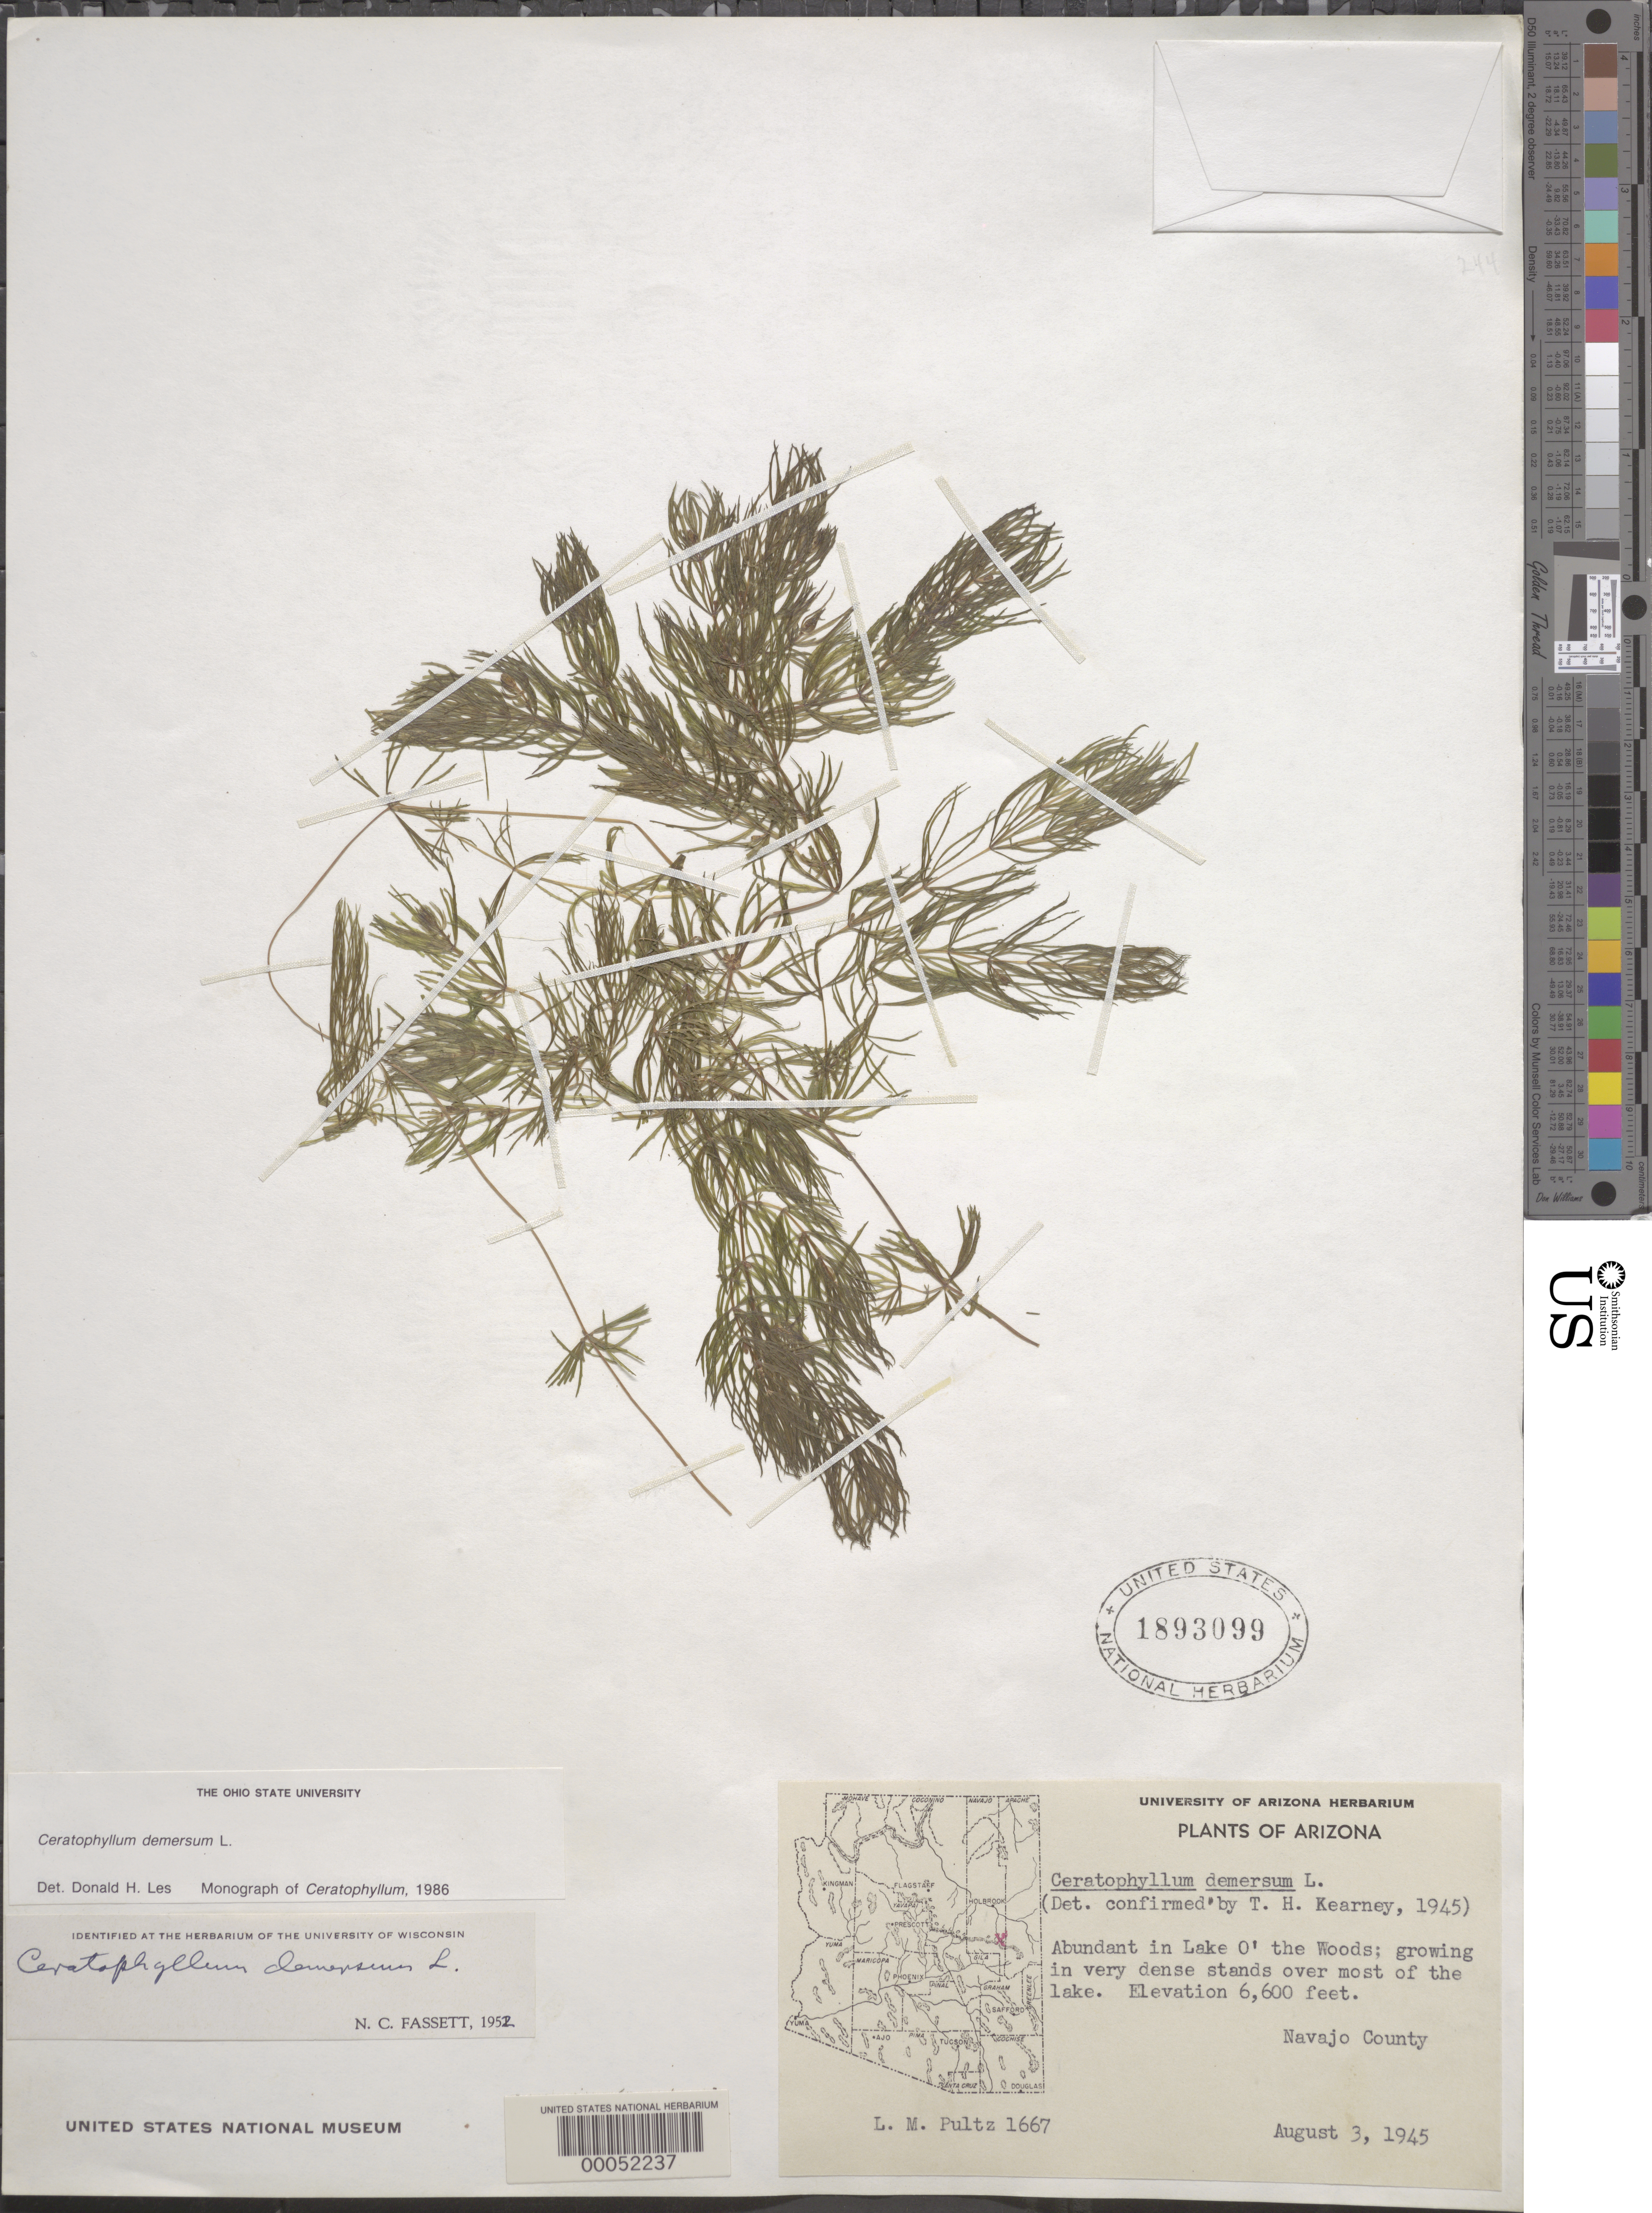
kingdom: Plantae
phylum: Tracheophyta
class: Magnoliopsida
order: Ceratophyllales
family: Ceratophyllaceae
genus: Ceratophyllum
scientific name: Ceratophyllum demersum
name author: L.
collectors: L. Pultz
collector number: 1667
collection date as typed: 03 Aug 1945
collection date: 1945-08-03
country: United States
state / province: Arizona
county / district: Navajo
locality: Lake o' the woods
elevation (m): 2012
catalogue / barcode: US 1893099